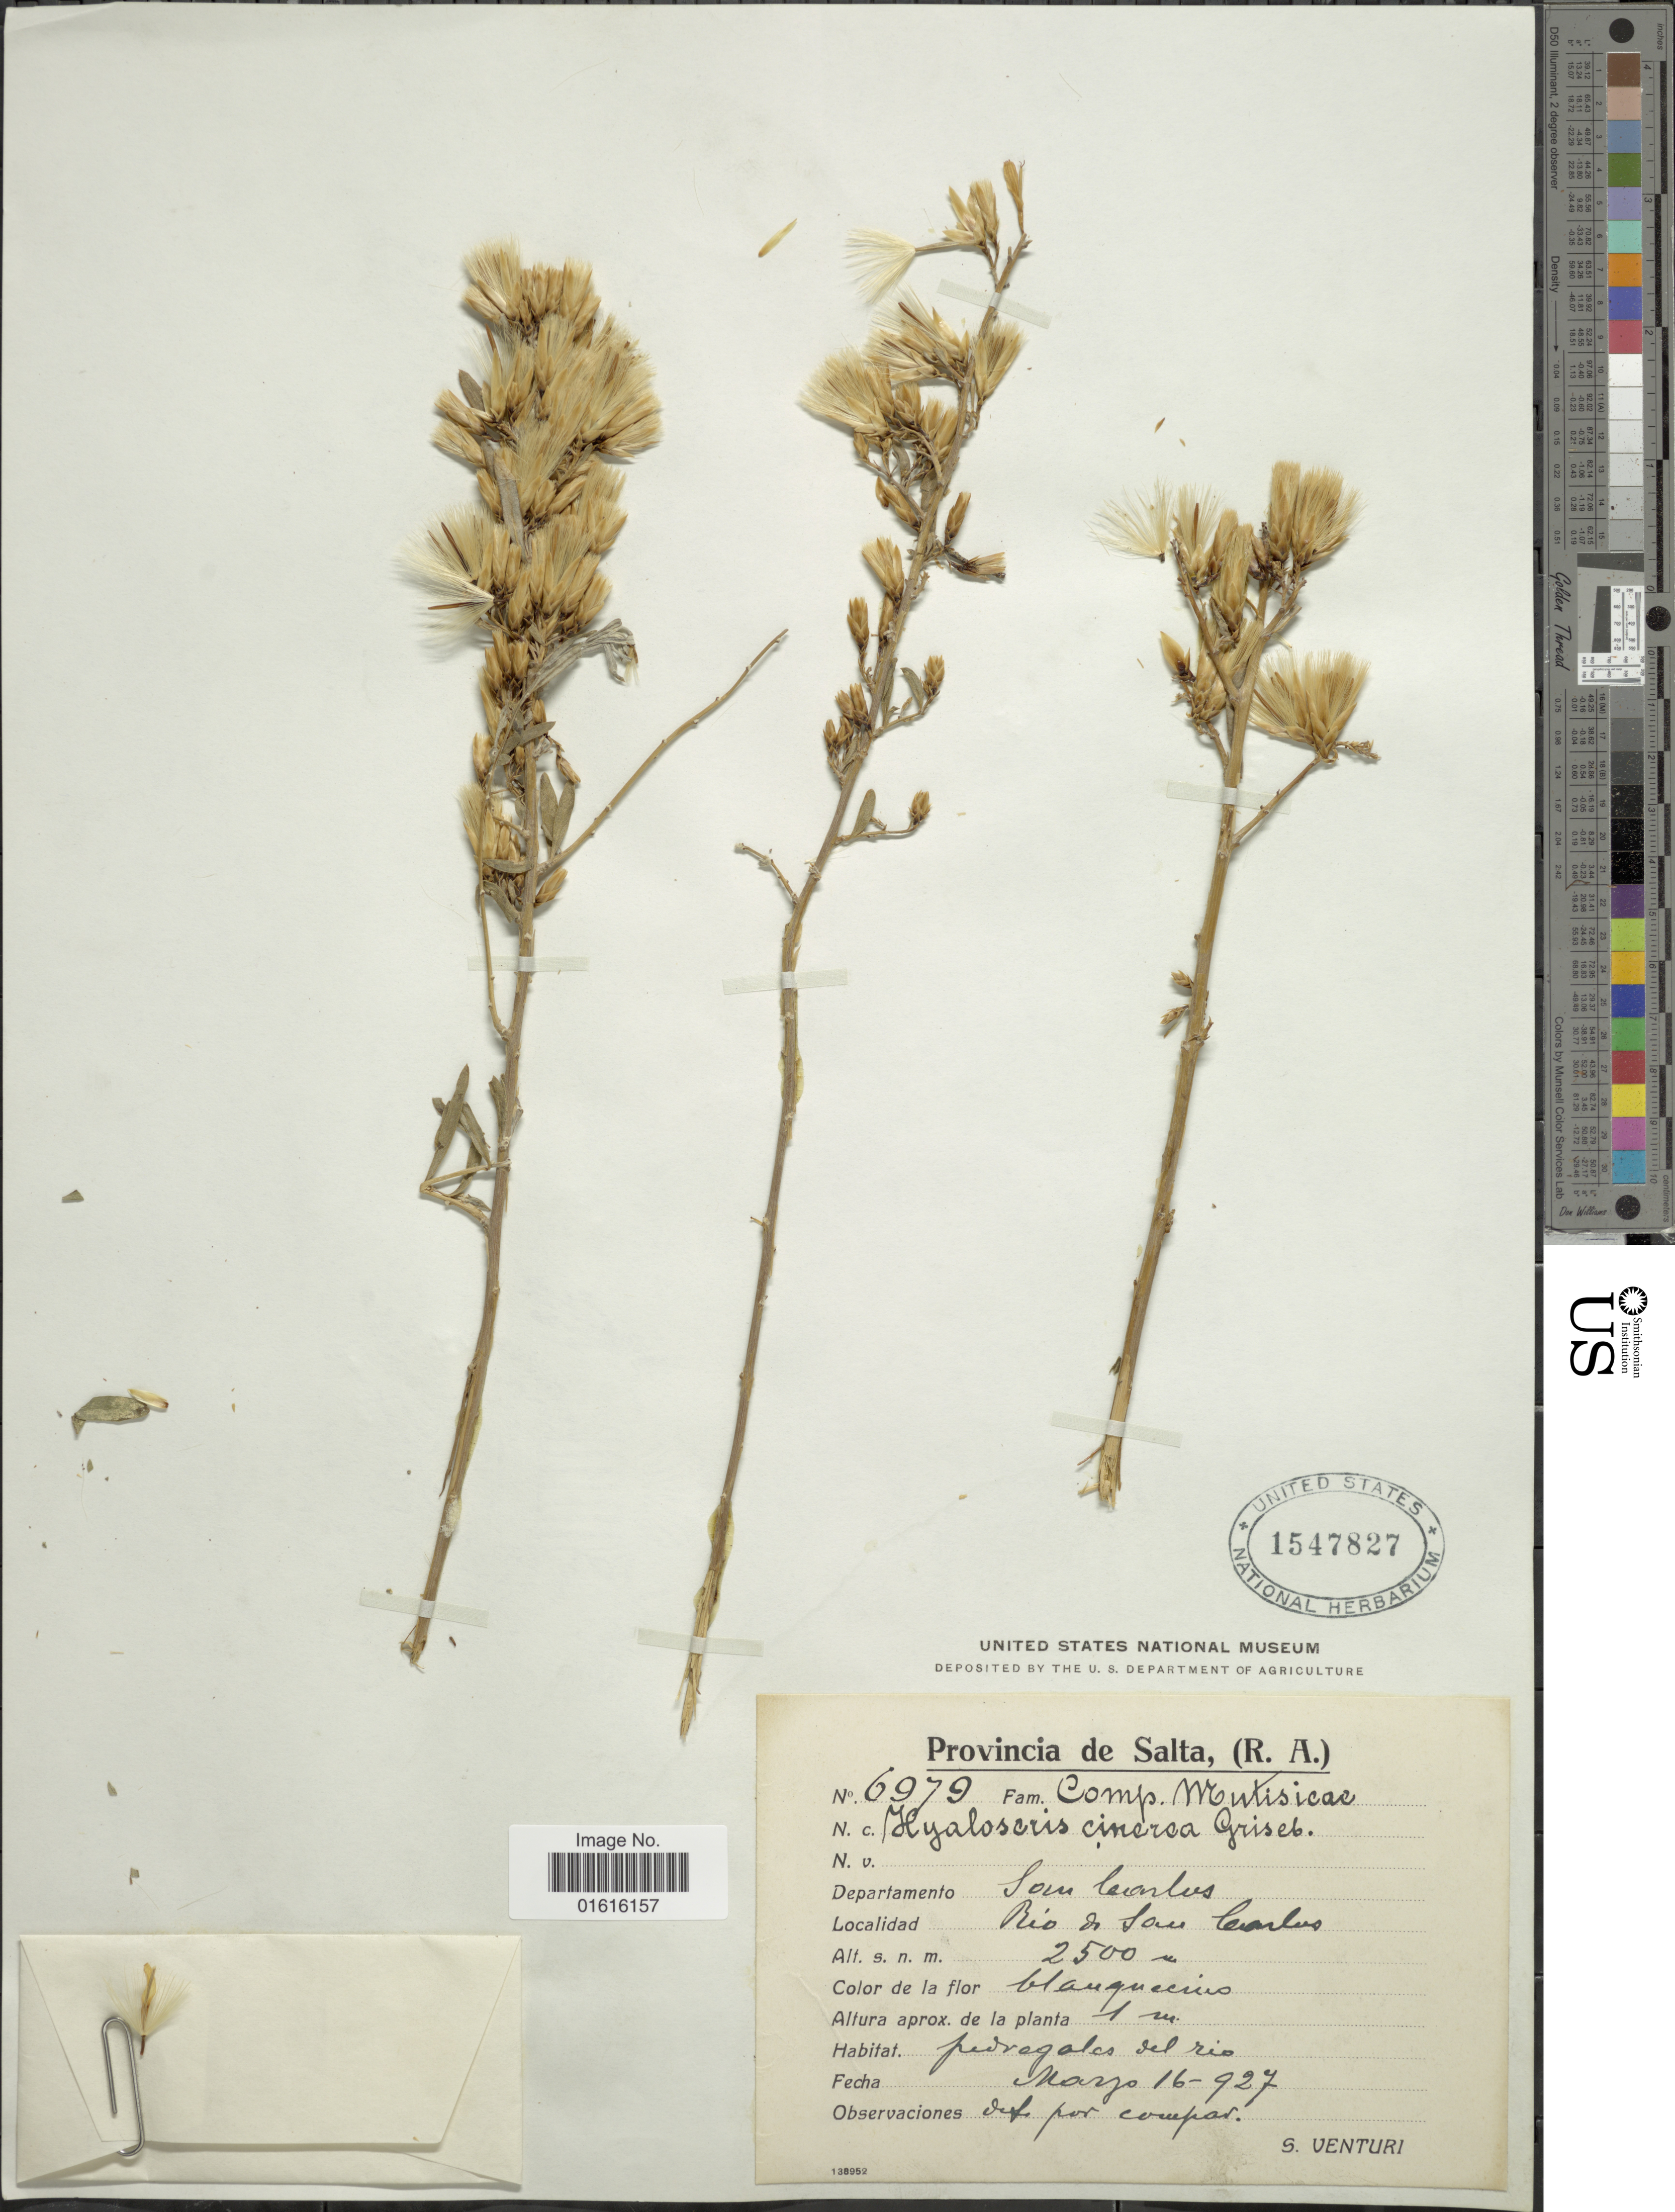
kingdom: Plantae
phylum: Tracheophyta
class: Magnoliopsida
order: Asterales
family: Asteraceae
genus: Hyaloseris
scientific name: Hyaloseris cinerea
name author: (Griseb.) Griseb.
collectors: S. Venturi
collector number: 6979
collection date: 1927-05-16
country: Argentina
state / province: Salta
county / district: San Carlos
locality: Rio de San Carlos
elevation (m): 2500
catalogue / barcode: US 1547827